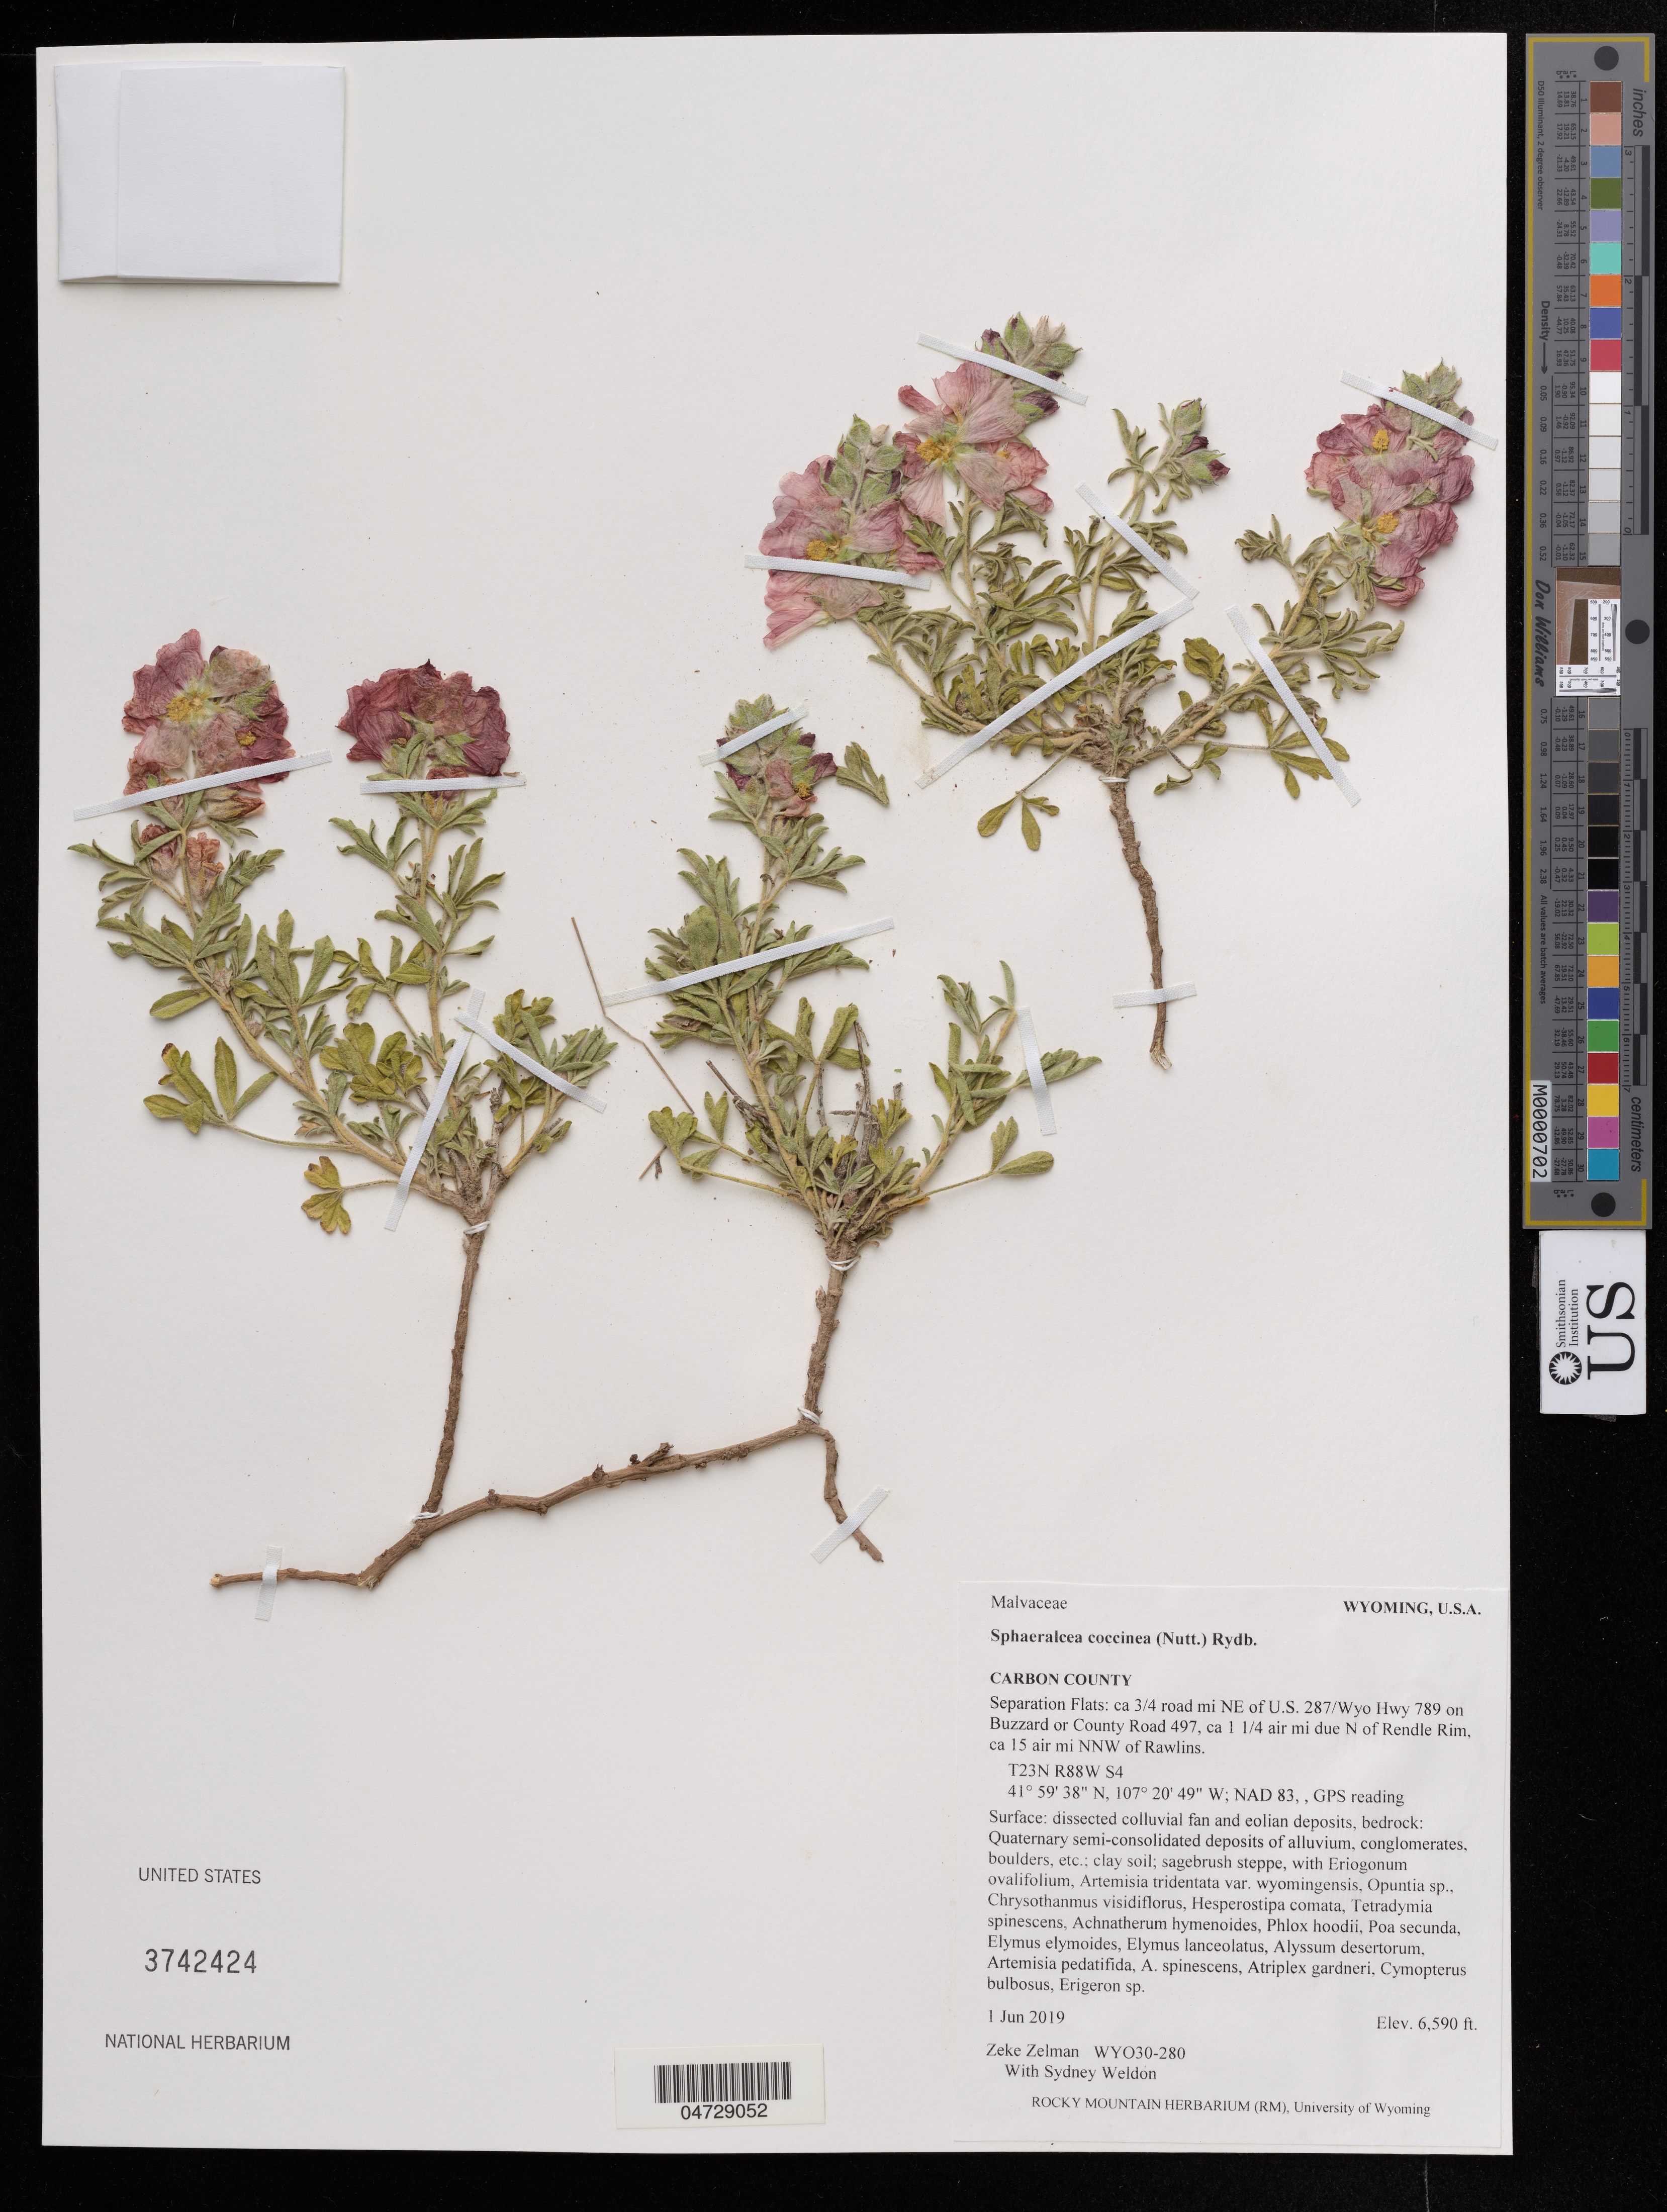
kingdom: Plantae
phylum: Tracheophyta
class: Magnoliopsida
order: Malvales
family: Malvaceae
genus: Sphaeralcea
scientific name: Sphaeralcea coccinea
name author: (Nutt.) Rydb.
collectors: Z. Zelman & S. Weldon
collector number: WYO30-280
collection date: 2019-06-01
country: United States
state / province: Wyoming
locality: Carbon County, Separation Flats: ca 3/4 road mi NE of U.S. 287/Wyo Hwy 789 on Buzzard or County Road 497, 497, ca 1 1/4 air mi due N of Rendle Rim, ca 15 air mi NNW of Rawlins.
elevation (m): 2009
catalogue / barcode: US 3742424